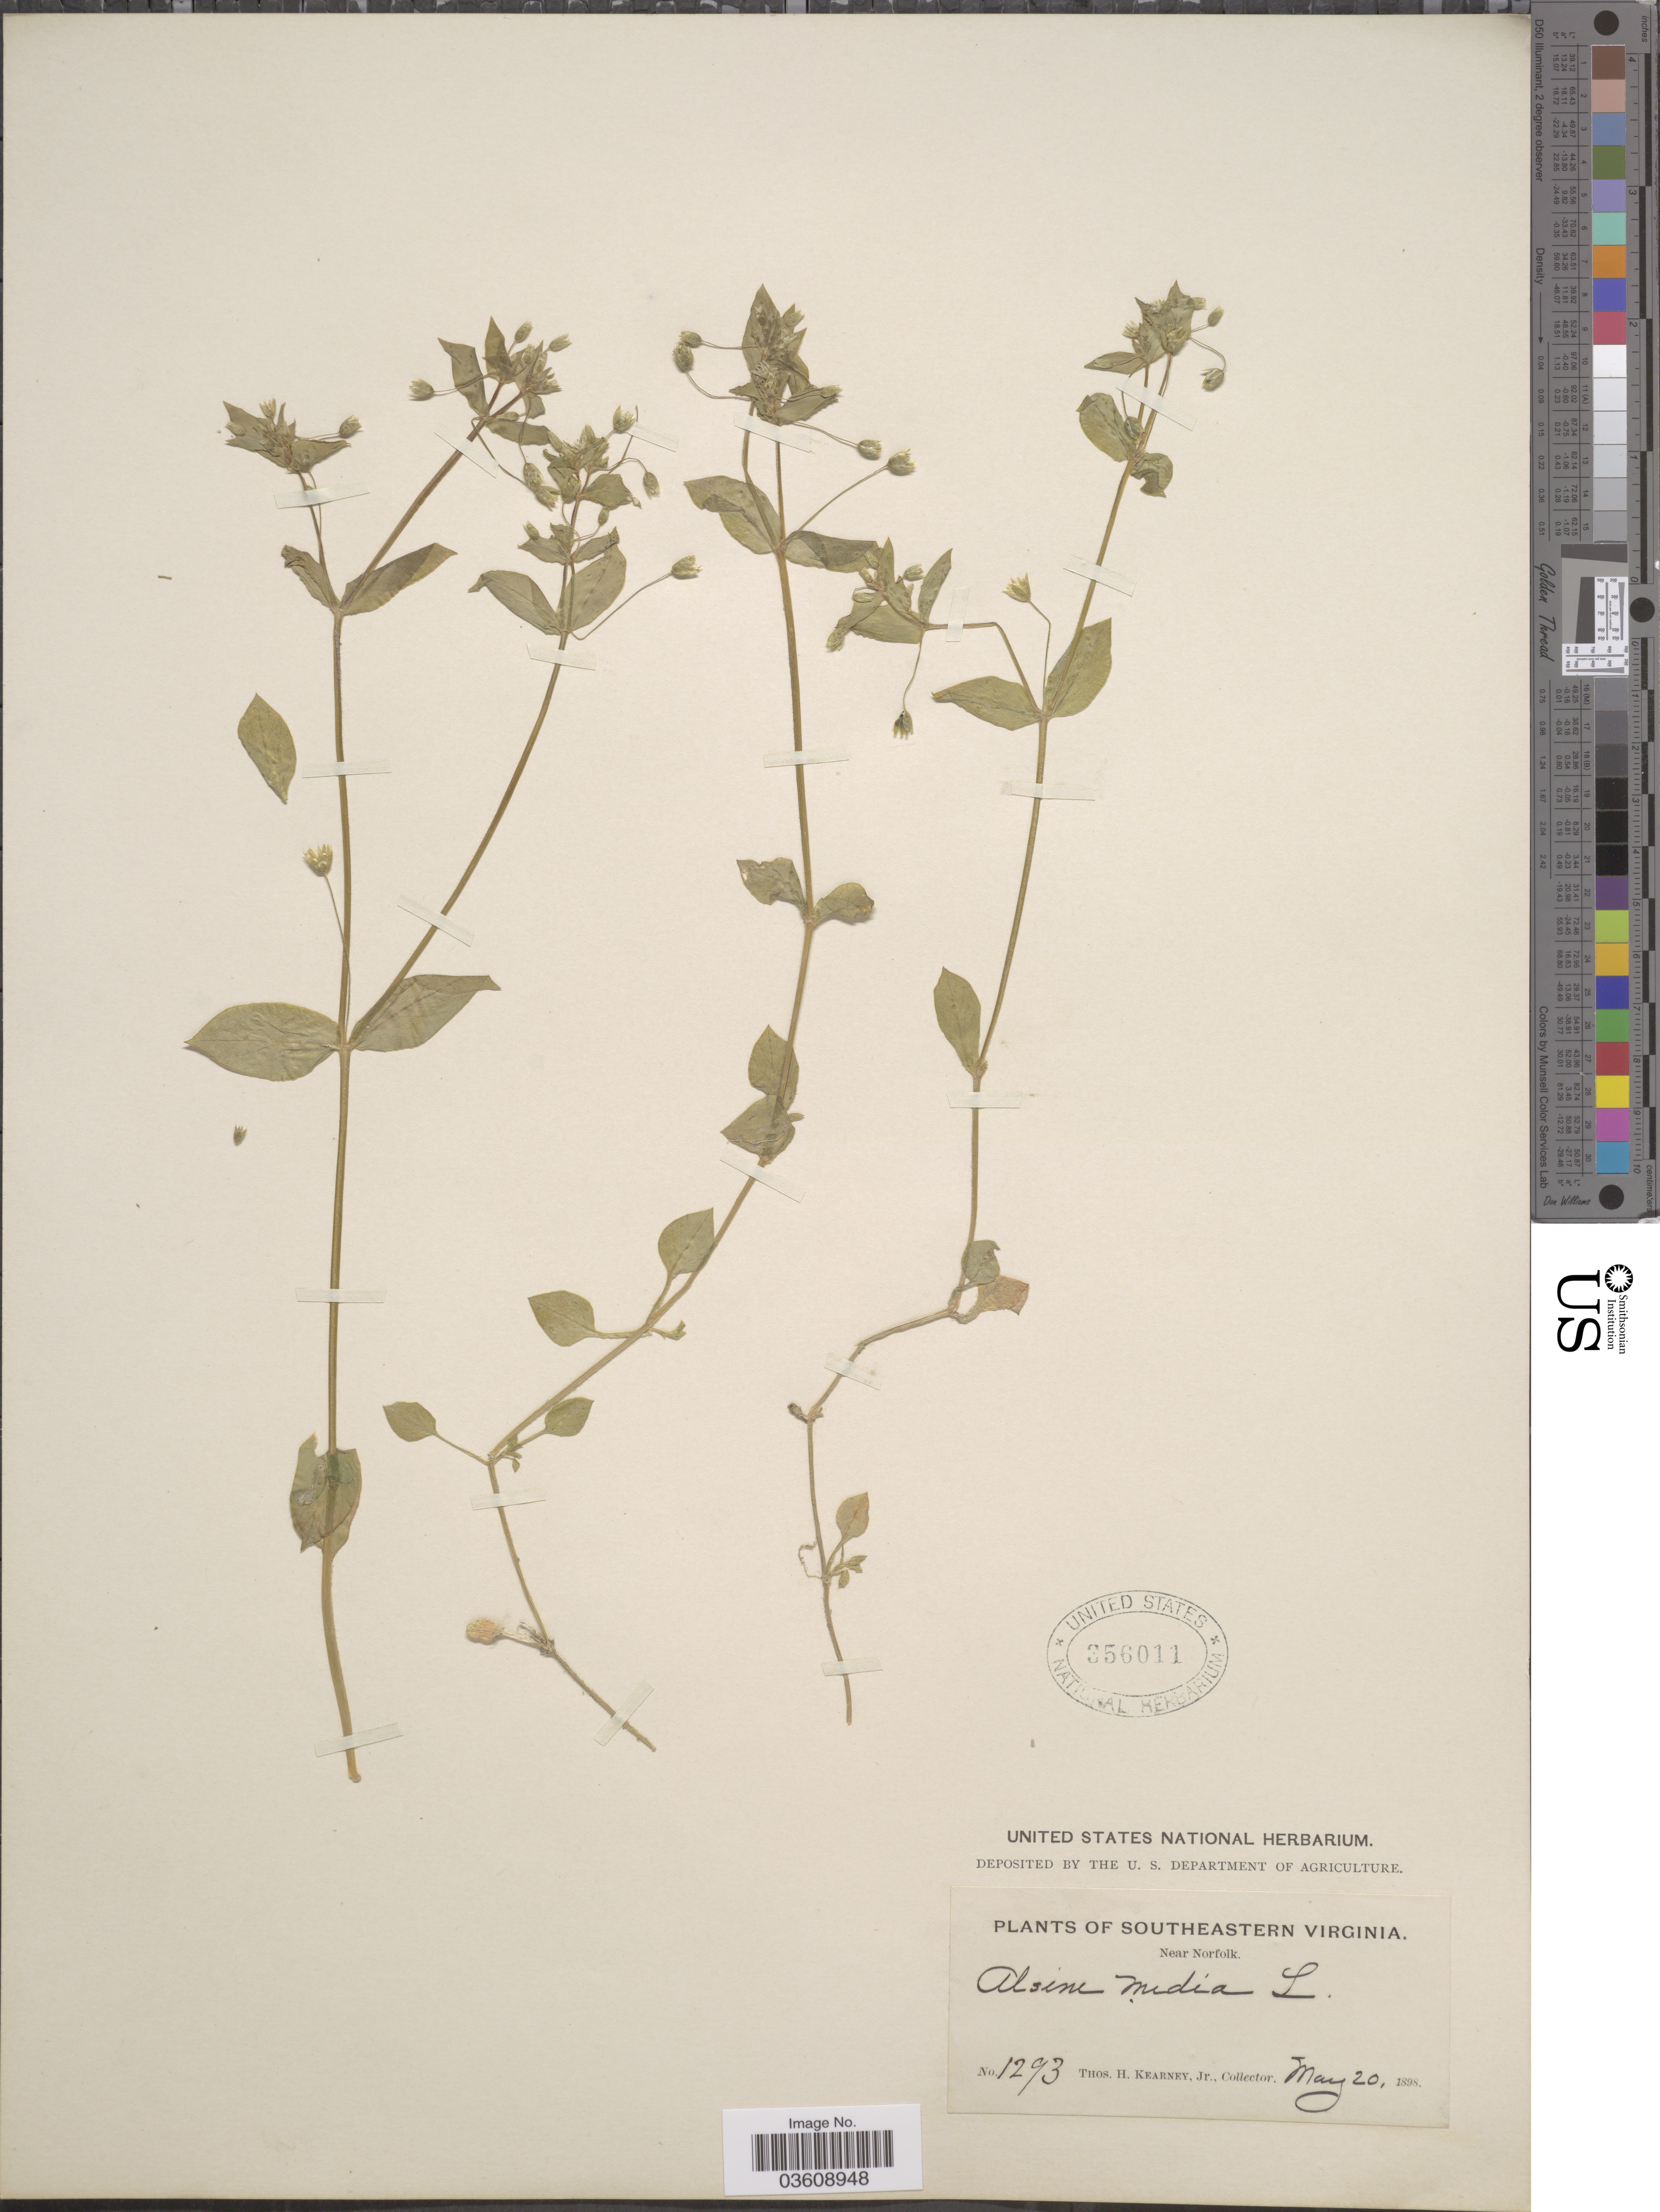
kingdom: Plantae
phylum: Tracheophyta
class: Magnoliopsida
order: Caryophyllales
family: Caryophyllaceae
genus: Stellaria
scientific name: Stellaria media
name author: (L.) Vill.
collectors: T. H. Kearney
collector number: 1293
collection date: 1898-05-20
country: United States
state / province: Virginia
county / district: City of Norfolk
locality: Southeastern Virginia. Near Norfolk.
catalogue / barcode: US 356011